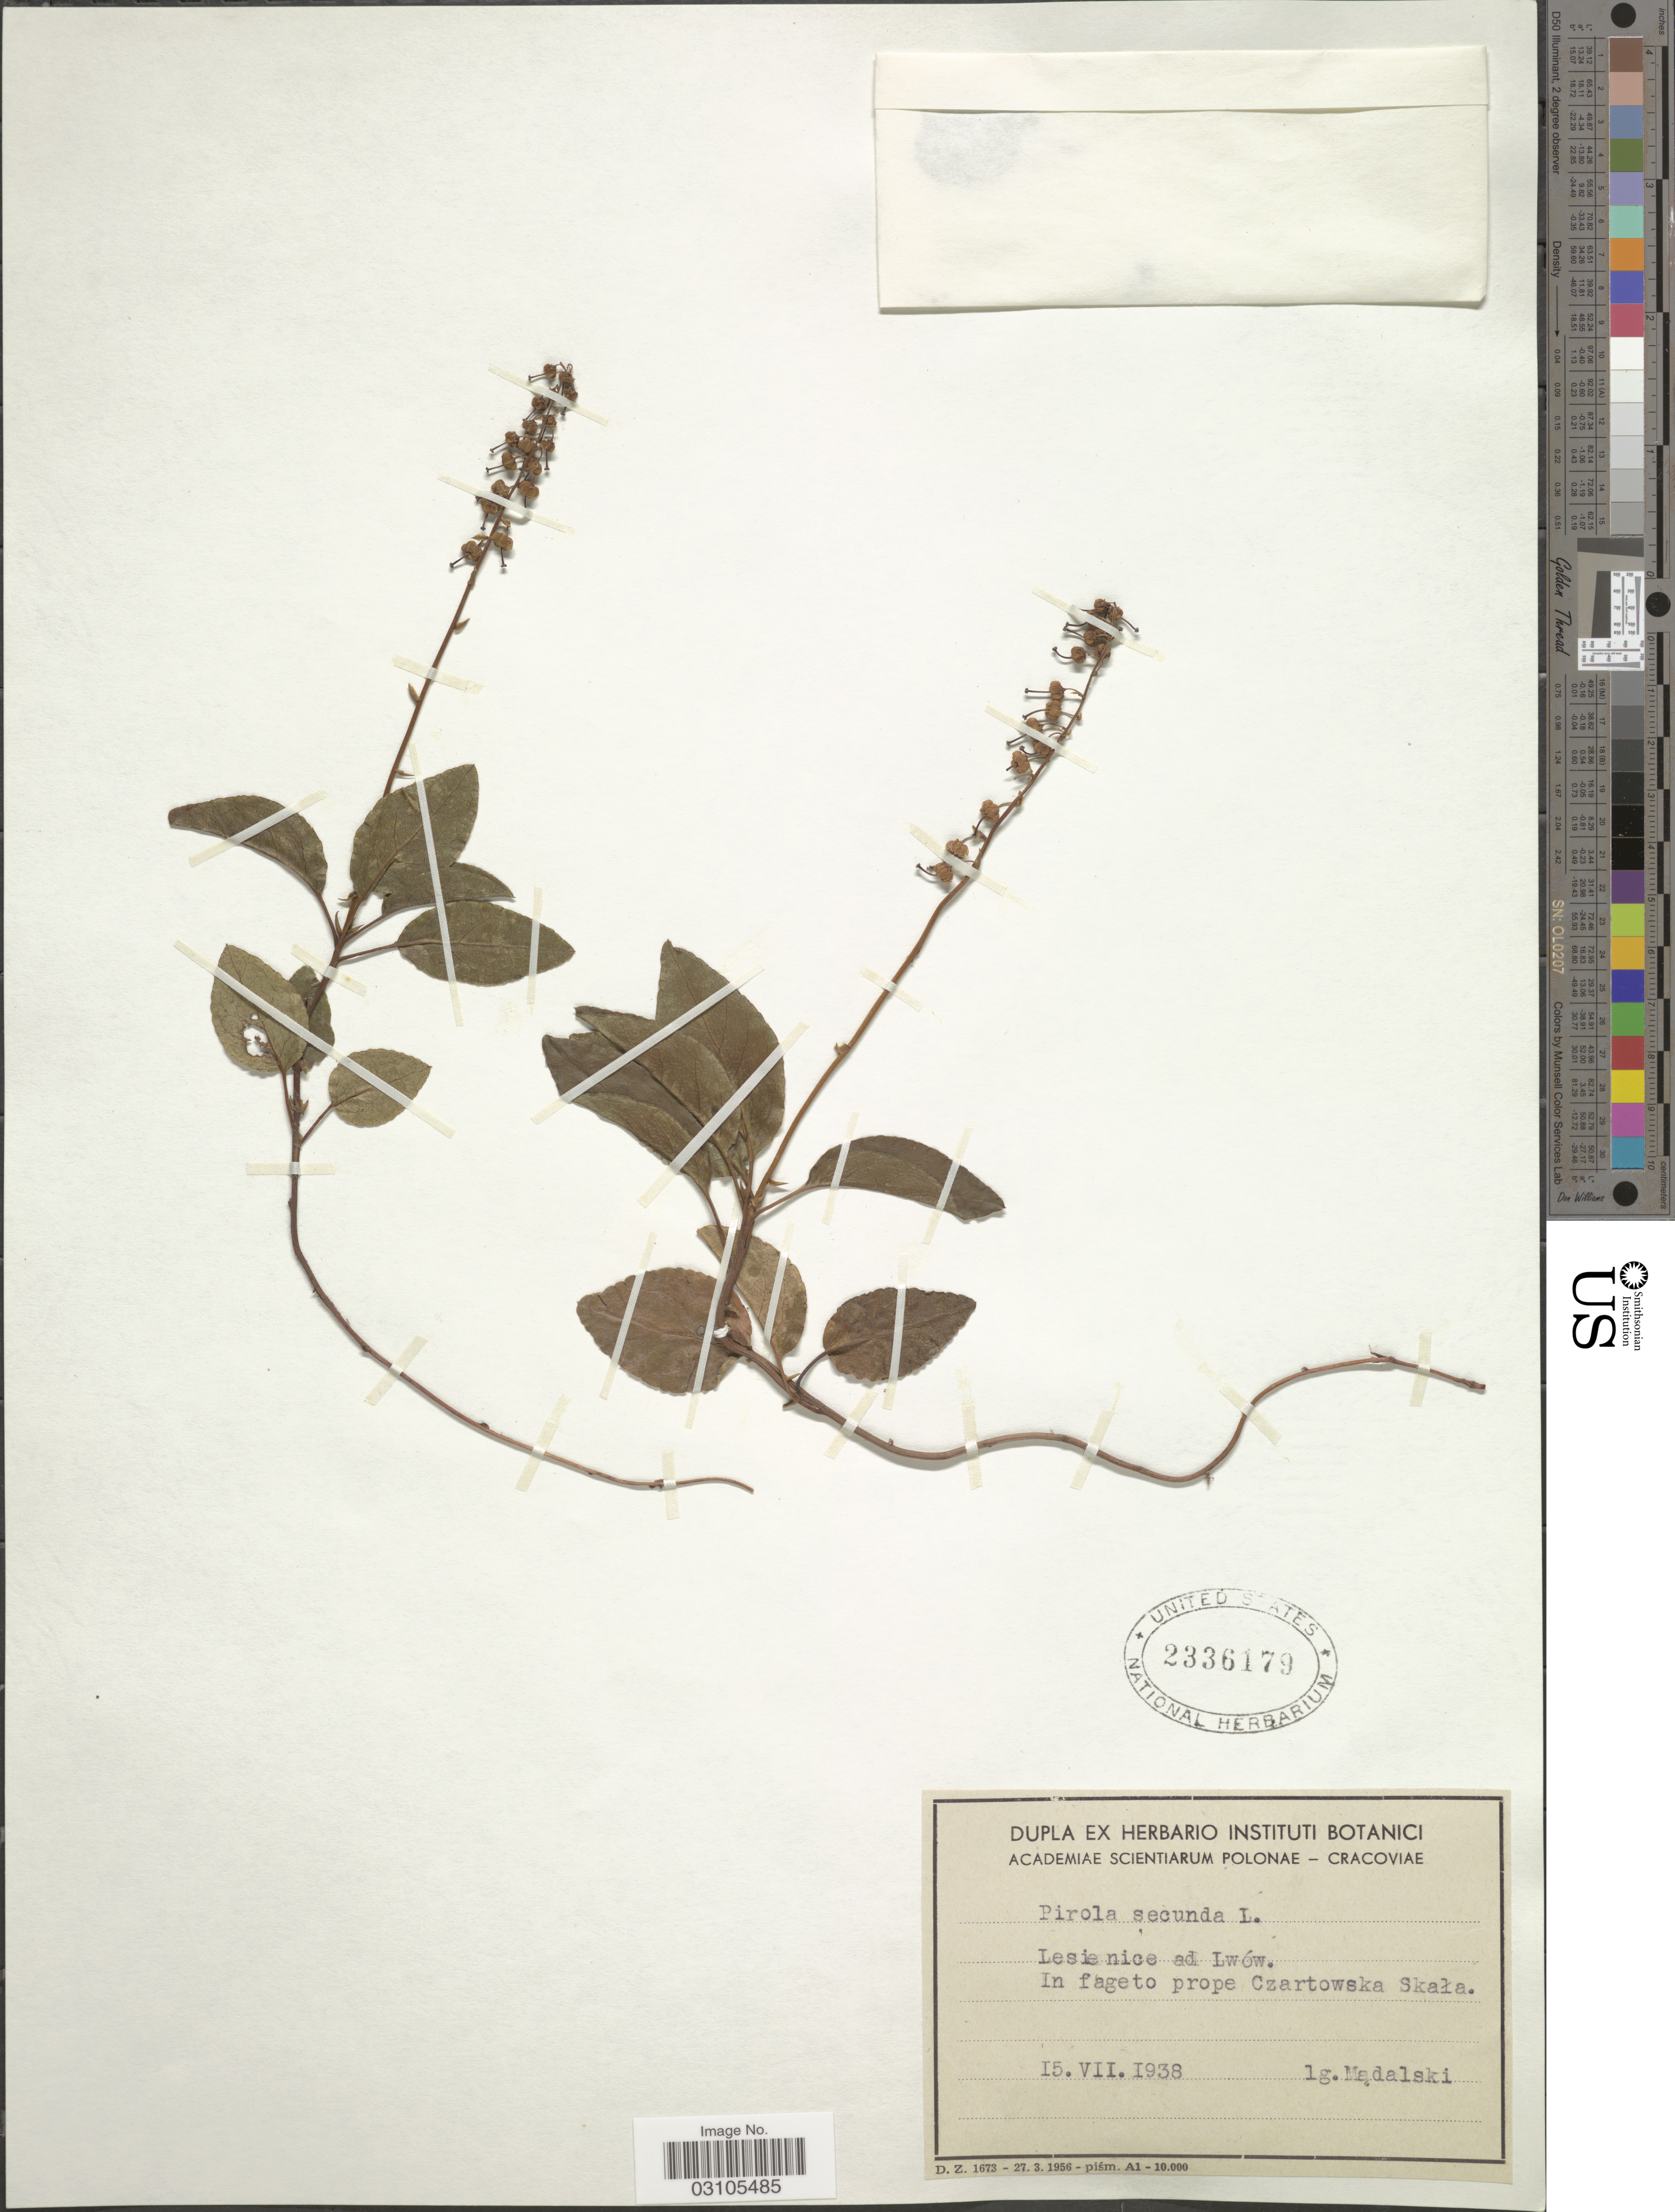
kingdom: Plantae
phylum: Tracheophyta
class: Magnoliopsida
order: Ericales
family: Ericaceae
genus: Orthilia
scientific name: Orthilia secunda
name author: (L.) House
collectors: J. Madalski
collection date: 1938-07-15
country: Ukraine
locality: Lesie nice ad Lwów. In fageto prope Czartowska Skala.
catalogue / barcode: US 2336179